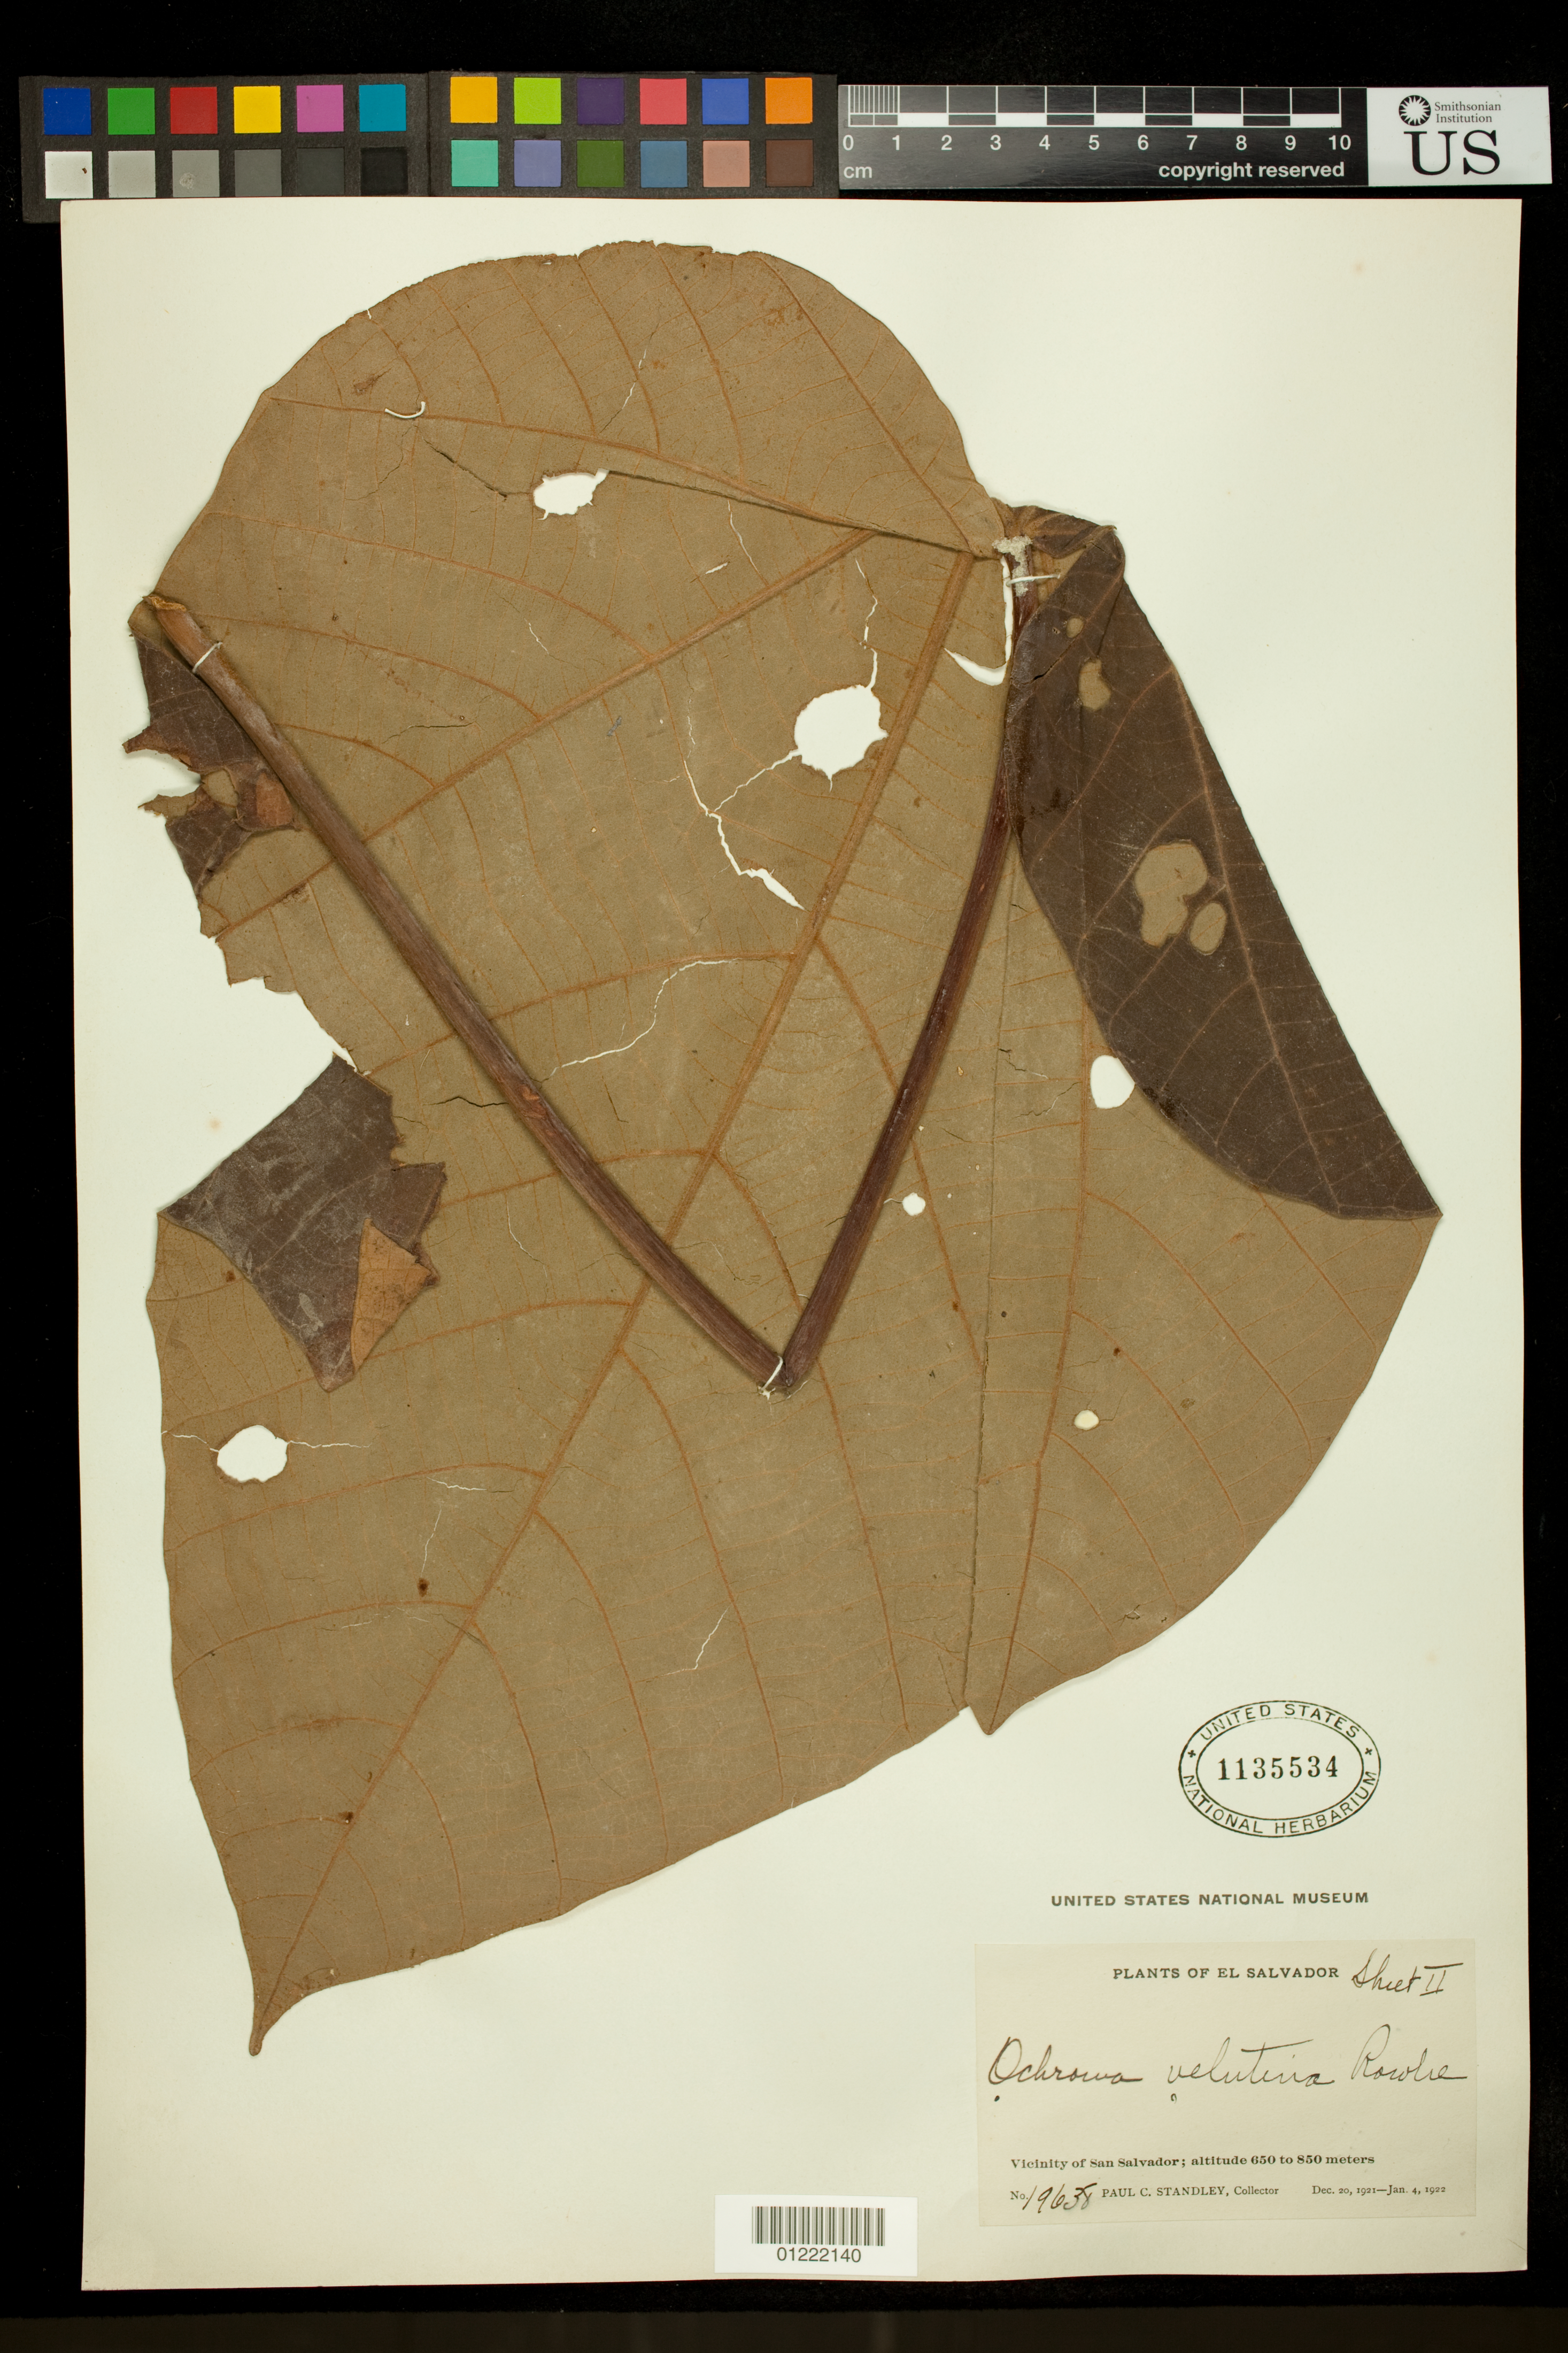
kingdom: Plantae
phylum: Tracheophyta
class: Magnoliopsida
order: Malvales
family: Malvaceae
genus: Ochroma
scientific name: Ochroma pyramidale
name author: (Cav. ex Lam.) Urb.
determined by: Dorr, L. J., (BOT), Smithsonian Institution - National Museum of Natural History (UNITED STATES)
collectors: P. C. Standley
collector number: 19638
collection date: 1921-12-20/1922-01-04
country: El Salvador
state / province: San Salvador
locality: Vicinity of San Salvador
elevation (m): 650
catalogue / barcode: US 1135534